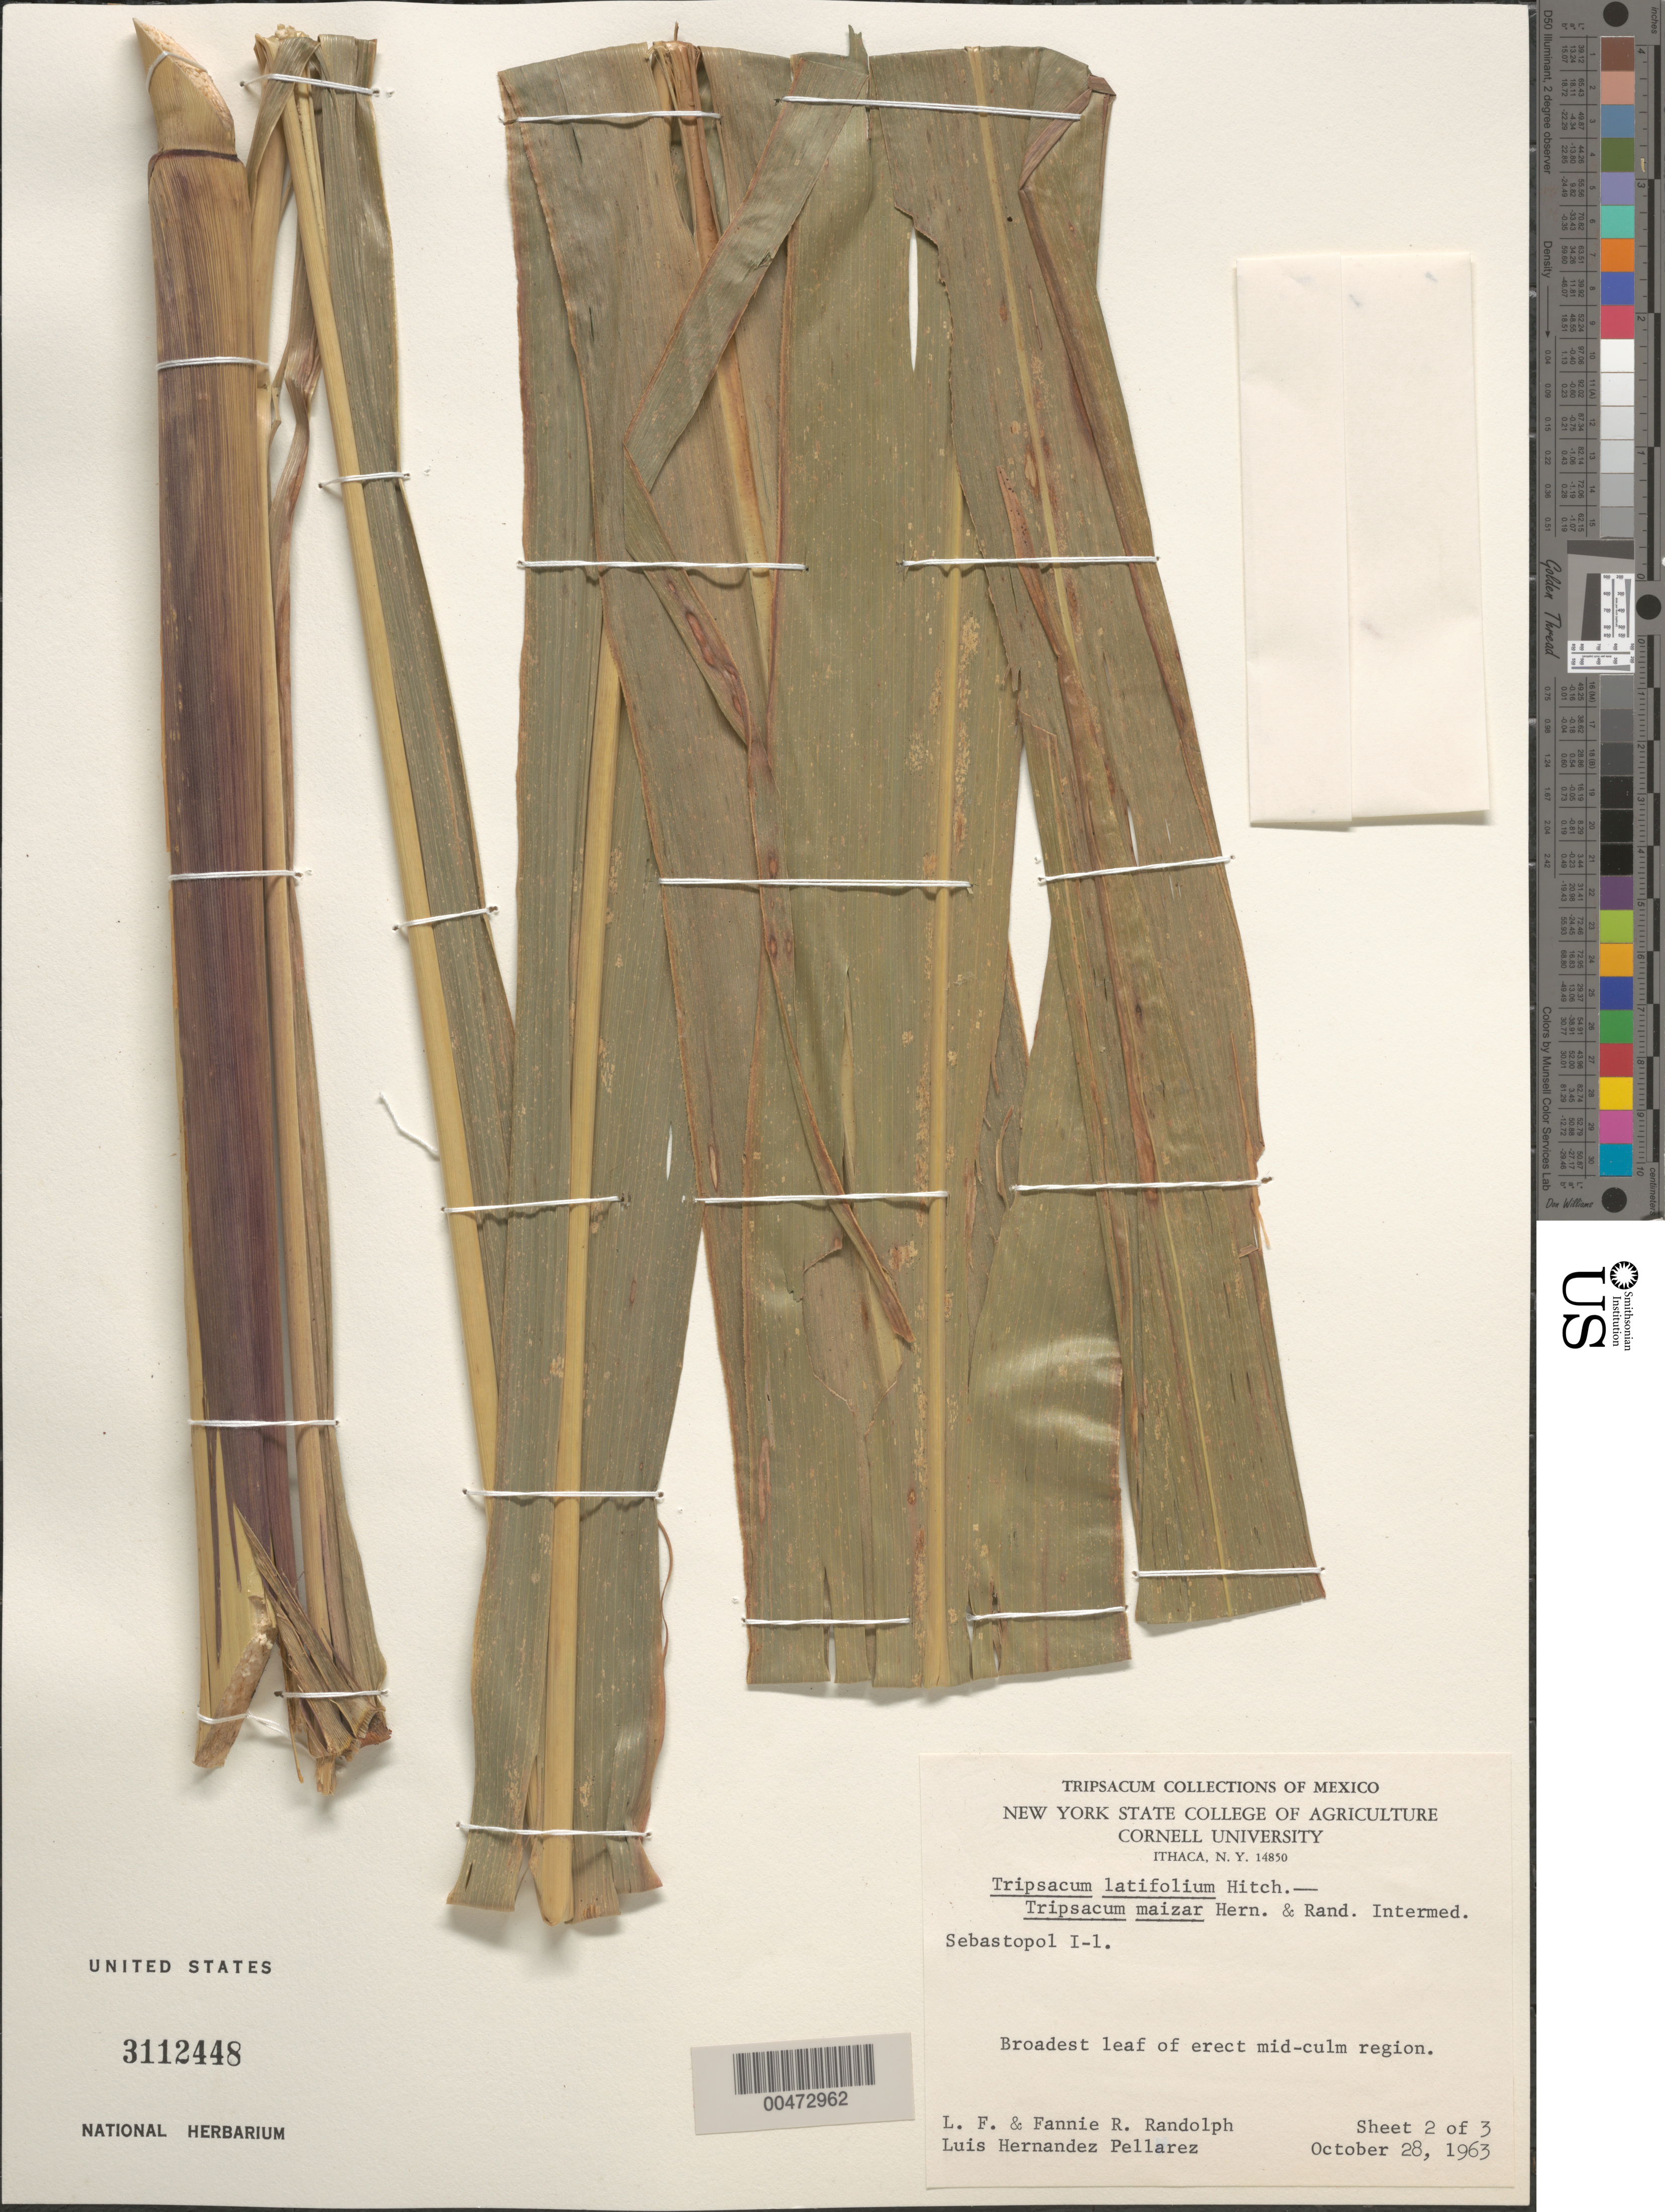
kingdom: Plantae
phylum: Tracheophyta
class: Liliopsida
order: Poales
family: Poaceae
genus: Tripsacum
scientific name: Tripsacum latifolium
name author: Hitchc.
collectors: L. F. Randolph, F. Randolf & L. Hernandez-Pellarez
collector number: Sebasto. I-1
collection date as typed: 28 Oct 1963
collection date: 1963-10-28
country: Mexico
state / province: Oaxaca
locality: Sebastopol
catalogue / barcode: US 3112448